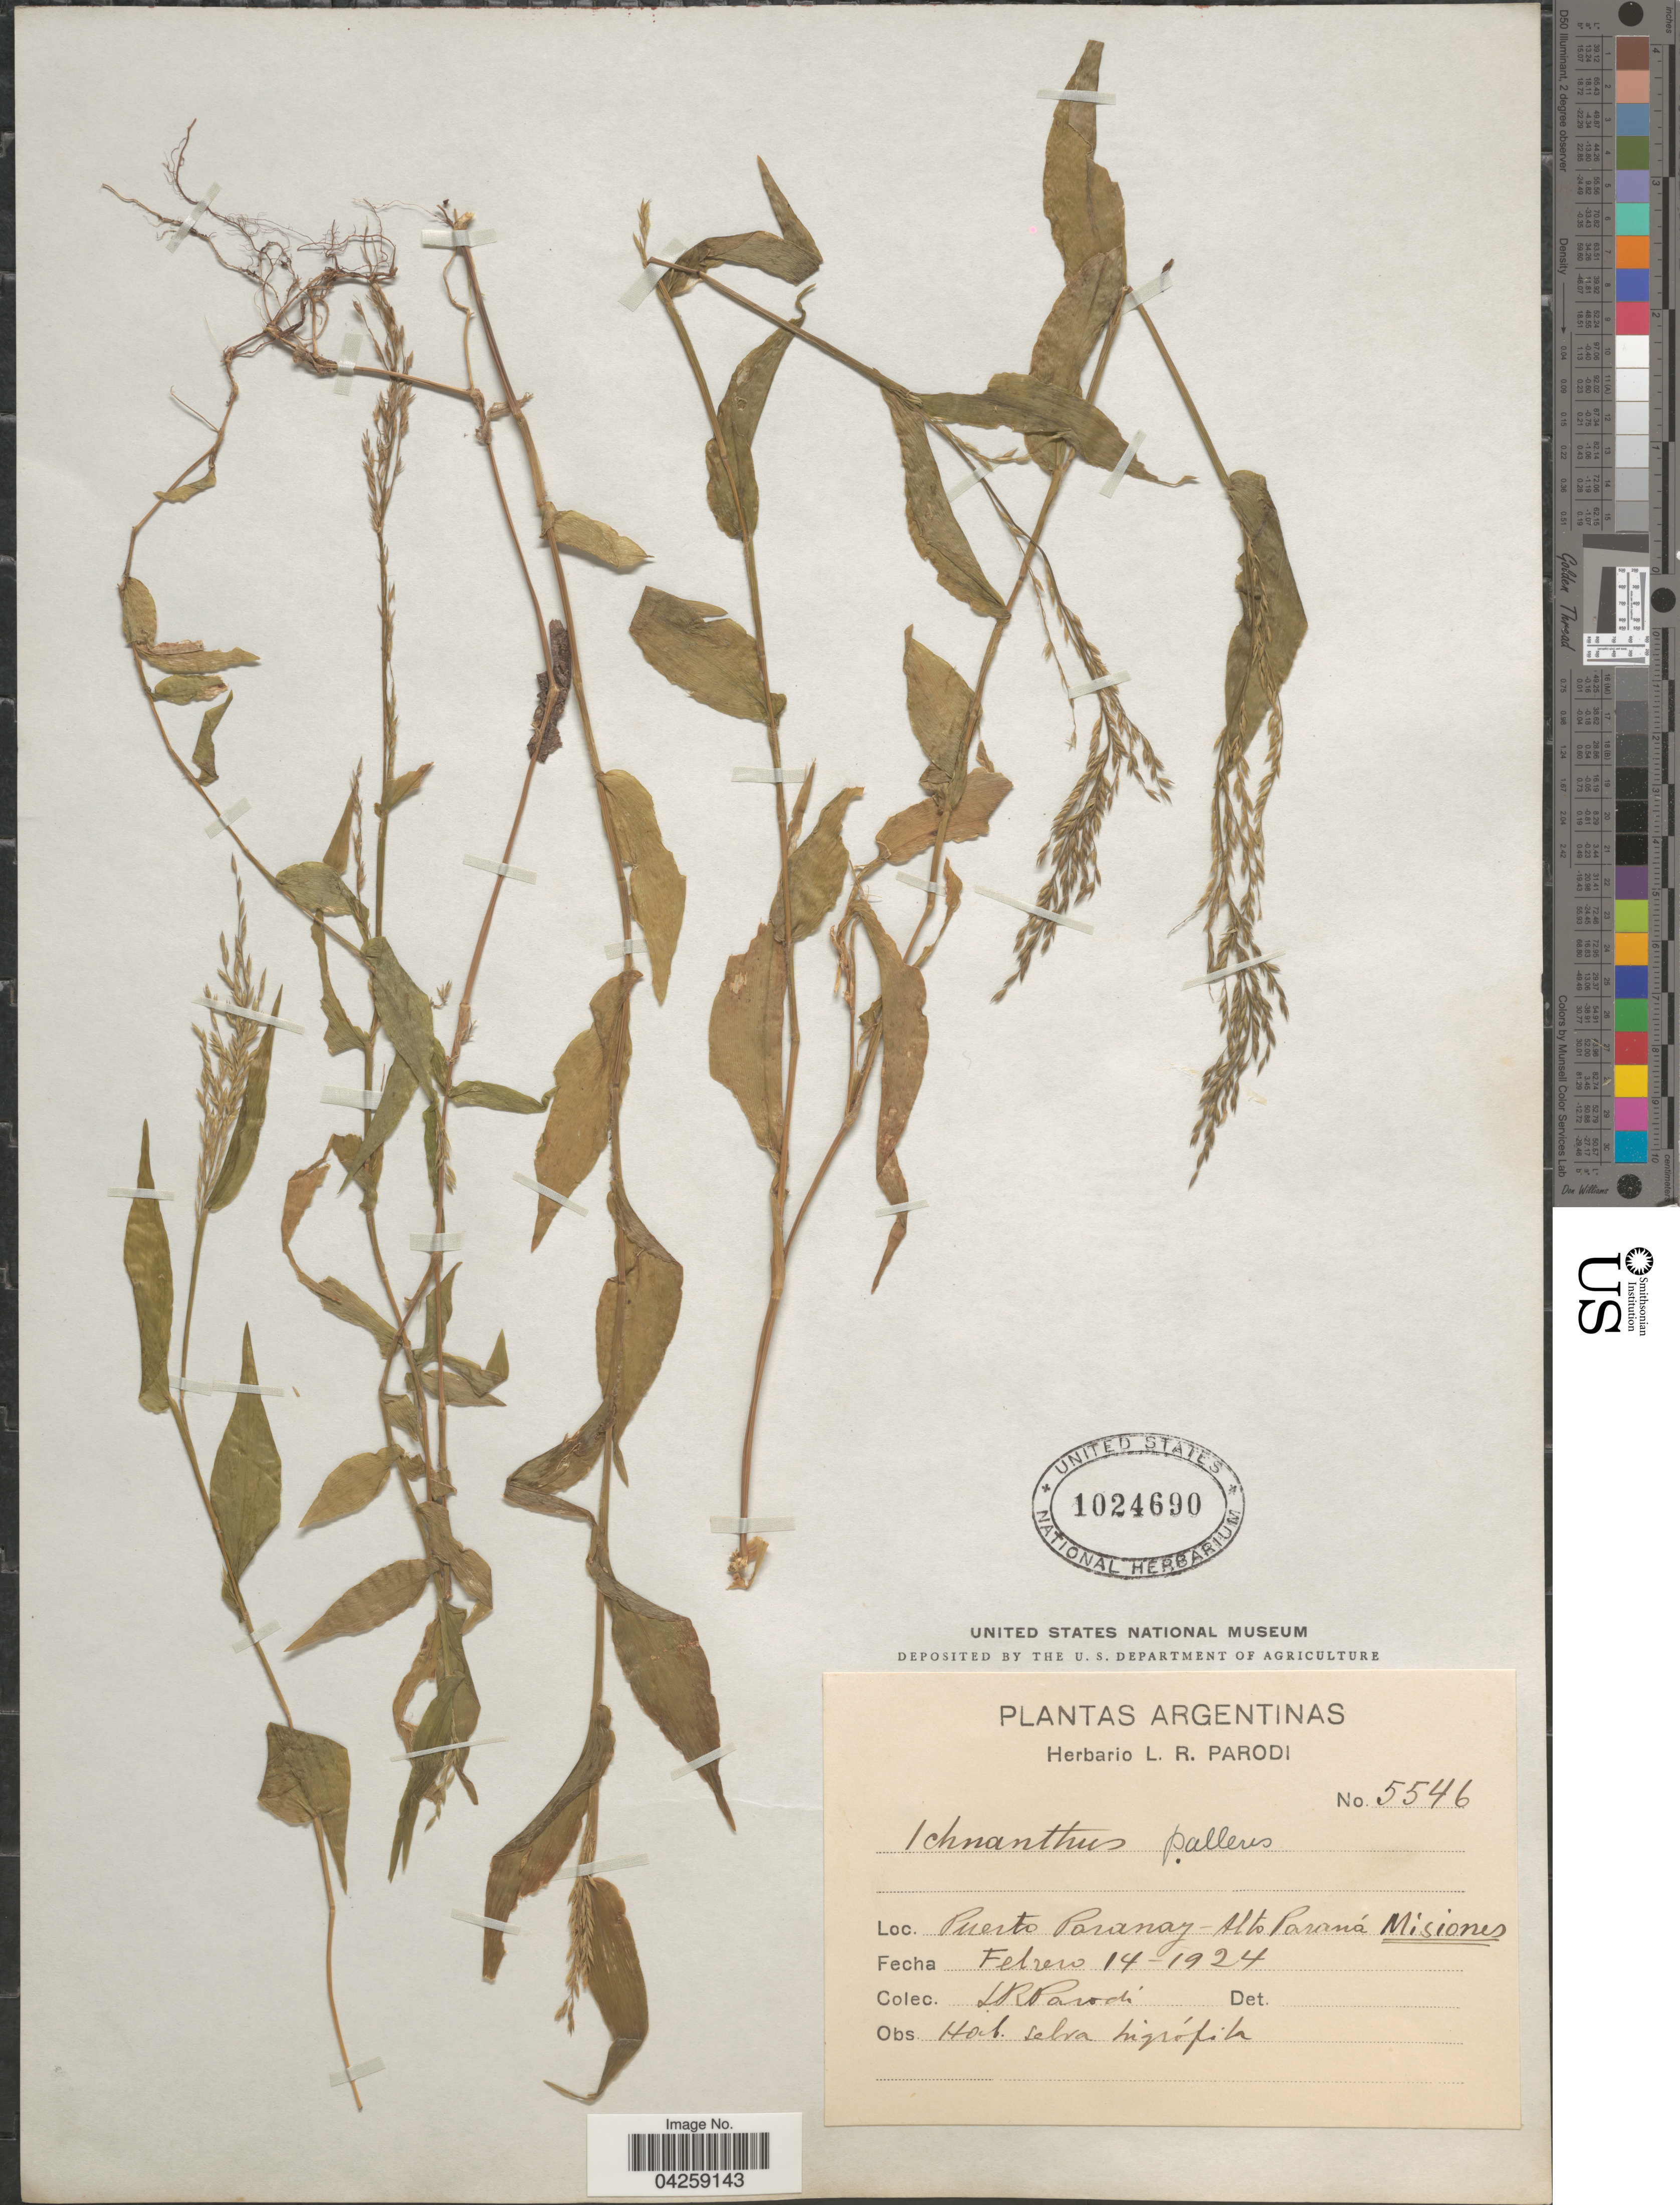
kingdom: Plantae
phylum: Tracheophyta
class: Liliopsida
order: Poales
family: Poaceae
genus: Ichnanthus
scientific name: Ichnanthus pallens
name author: (Sw.) Munro ex Benth.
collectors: L. R. Parodi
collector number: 5546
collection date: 1924-02-14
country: Argentina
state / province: Misiones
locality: Puerto Paranay - Alto Paraná.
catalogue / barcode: US 1024690